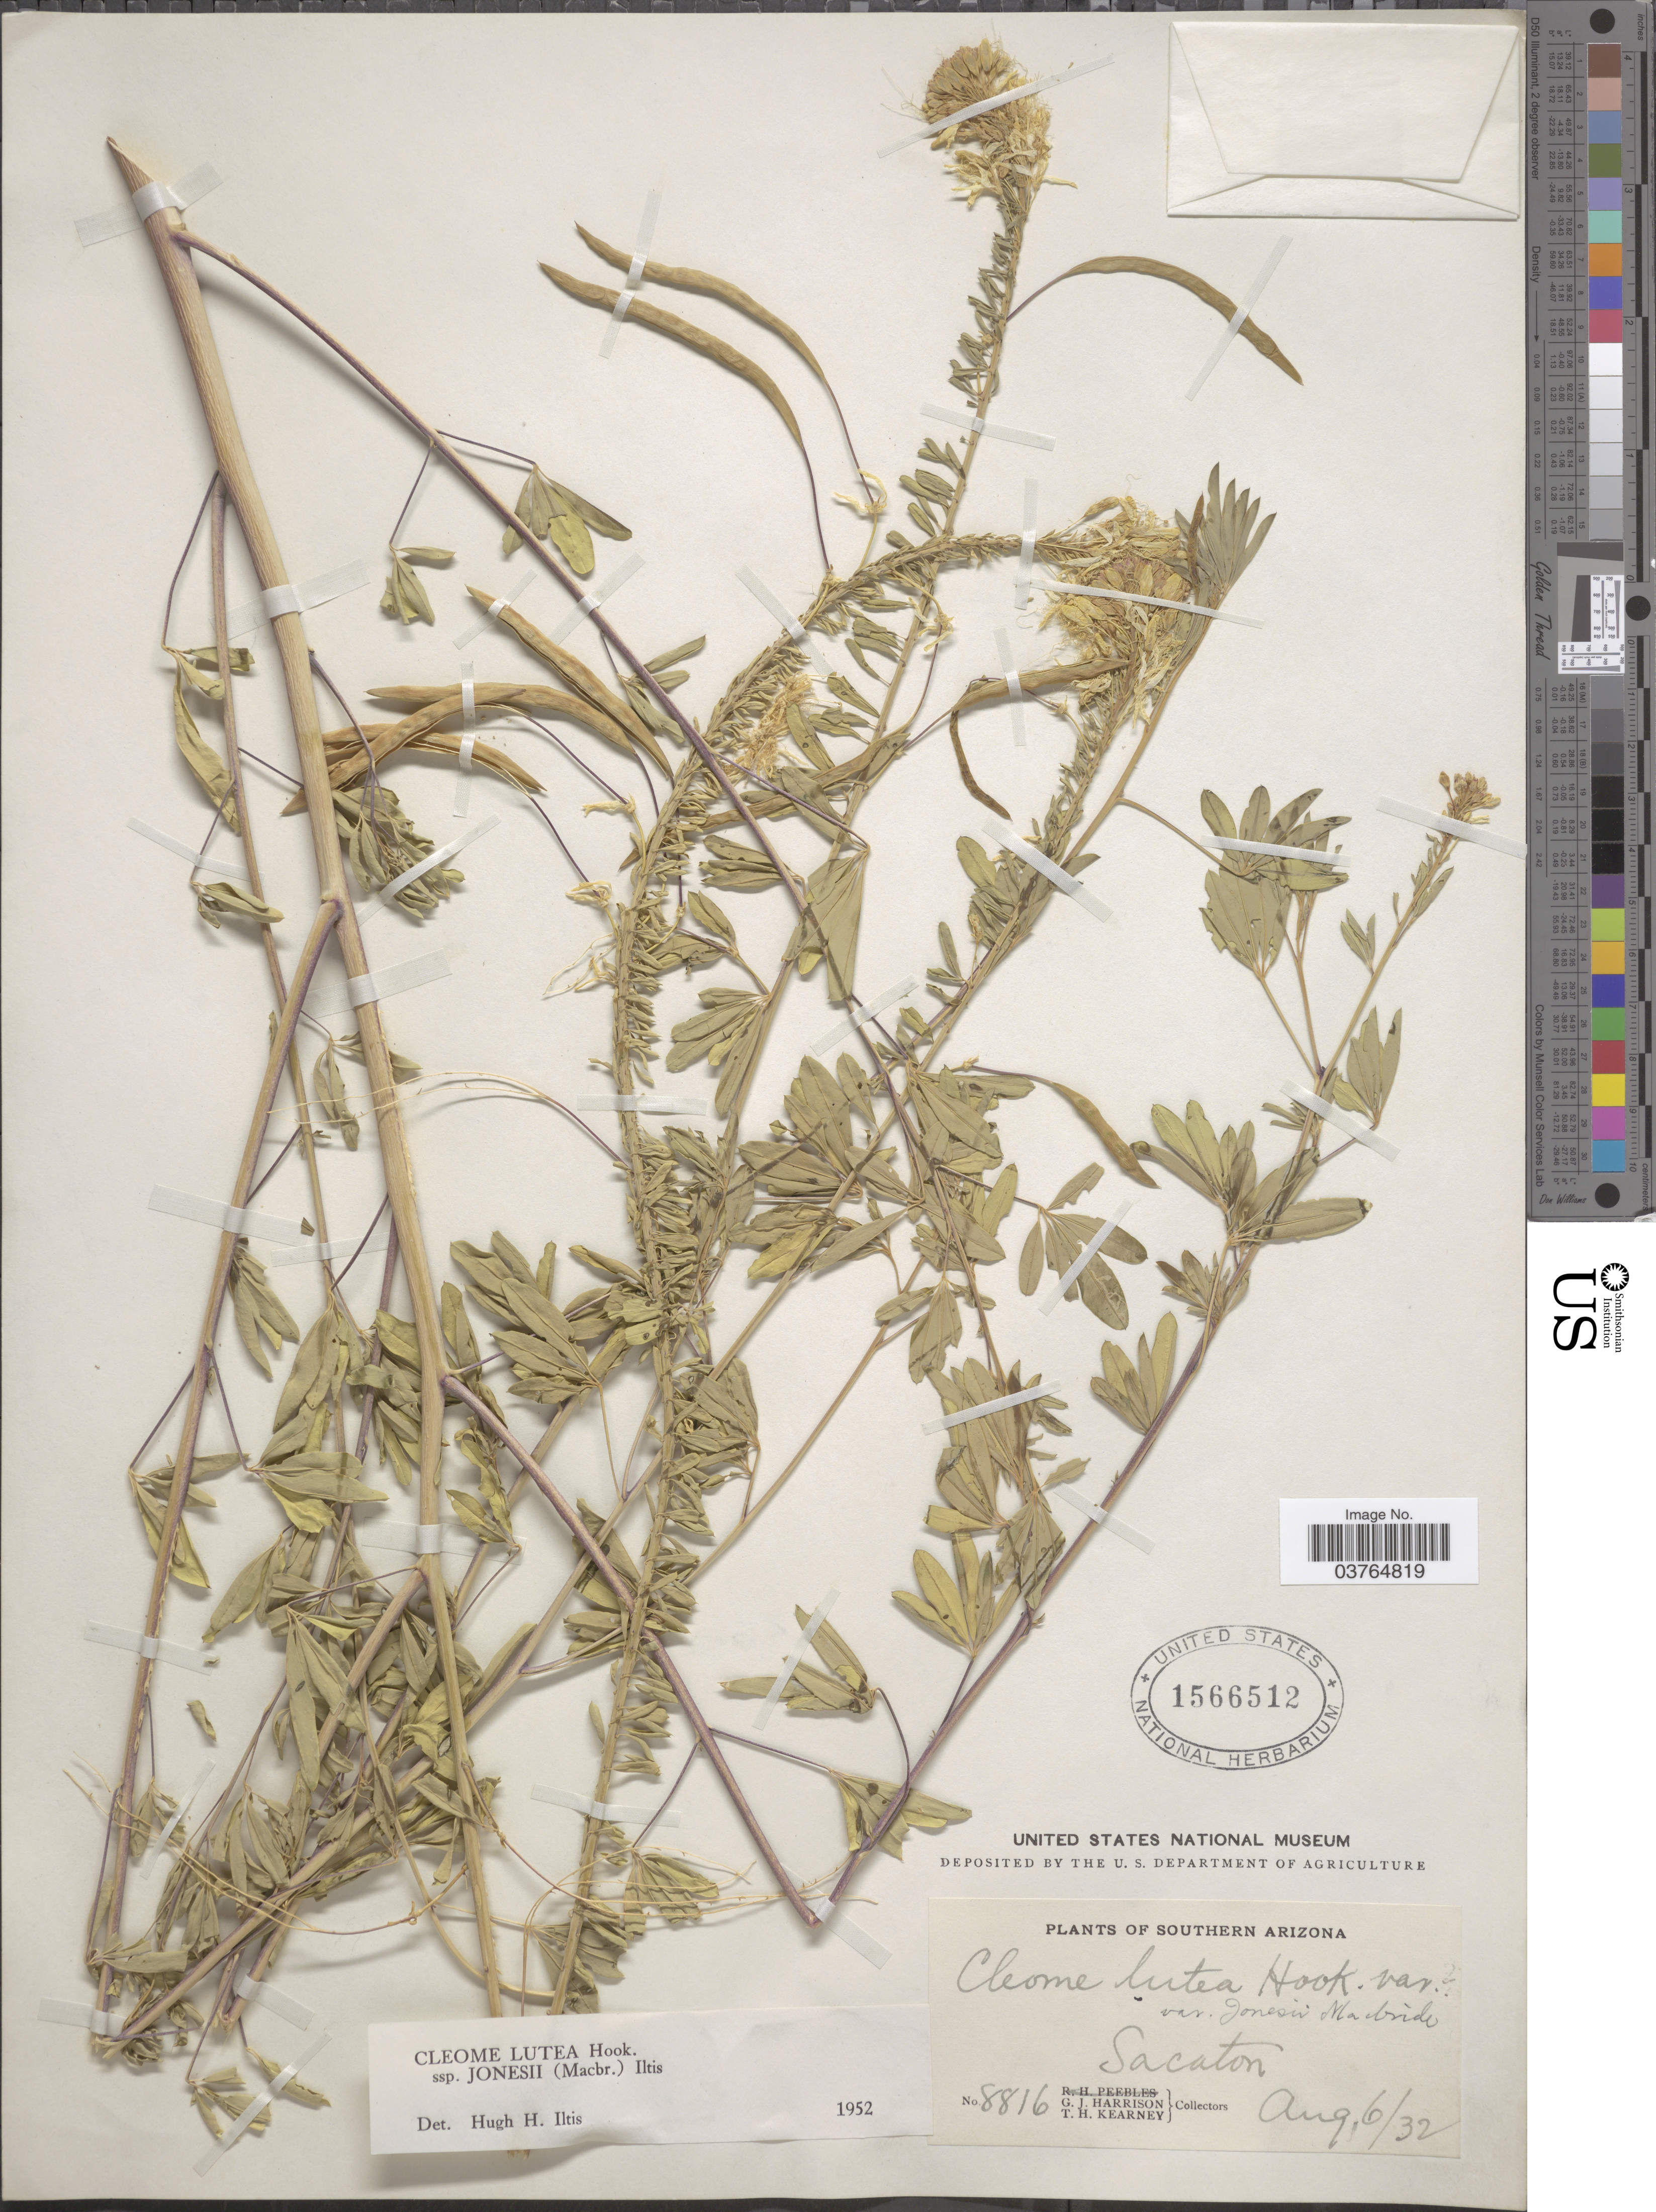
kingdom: Plantae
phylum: Tracheophyta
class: Magnoliopsida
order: Brassicales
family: Cleomaceae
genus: Cleomella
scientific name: Cleomella jonesii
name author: (J.F. Macbr.) J.C. Hall & Roalson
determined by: Strong, M. T., (US), Smithsonian Institution - National Museum of Natural History (UNITED STATES)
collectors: G. J. Harrison & T. H. Kearney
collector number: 8816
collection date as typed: Transcribed d/m/y: 6/8/32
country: United States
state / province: Arizona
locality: Southern Arizona. Sacaton.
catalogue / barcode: US 1566512